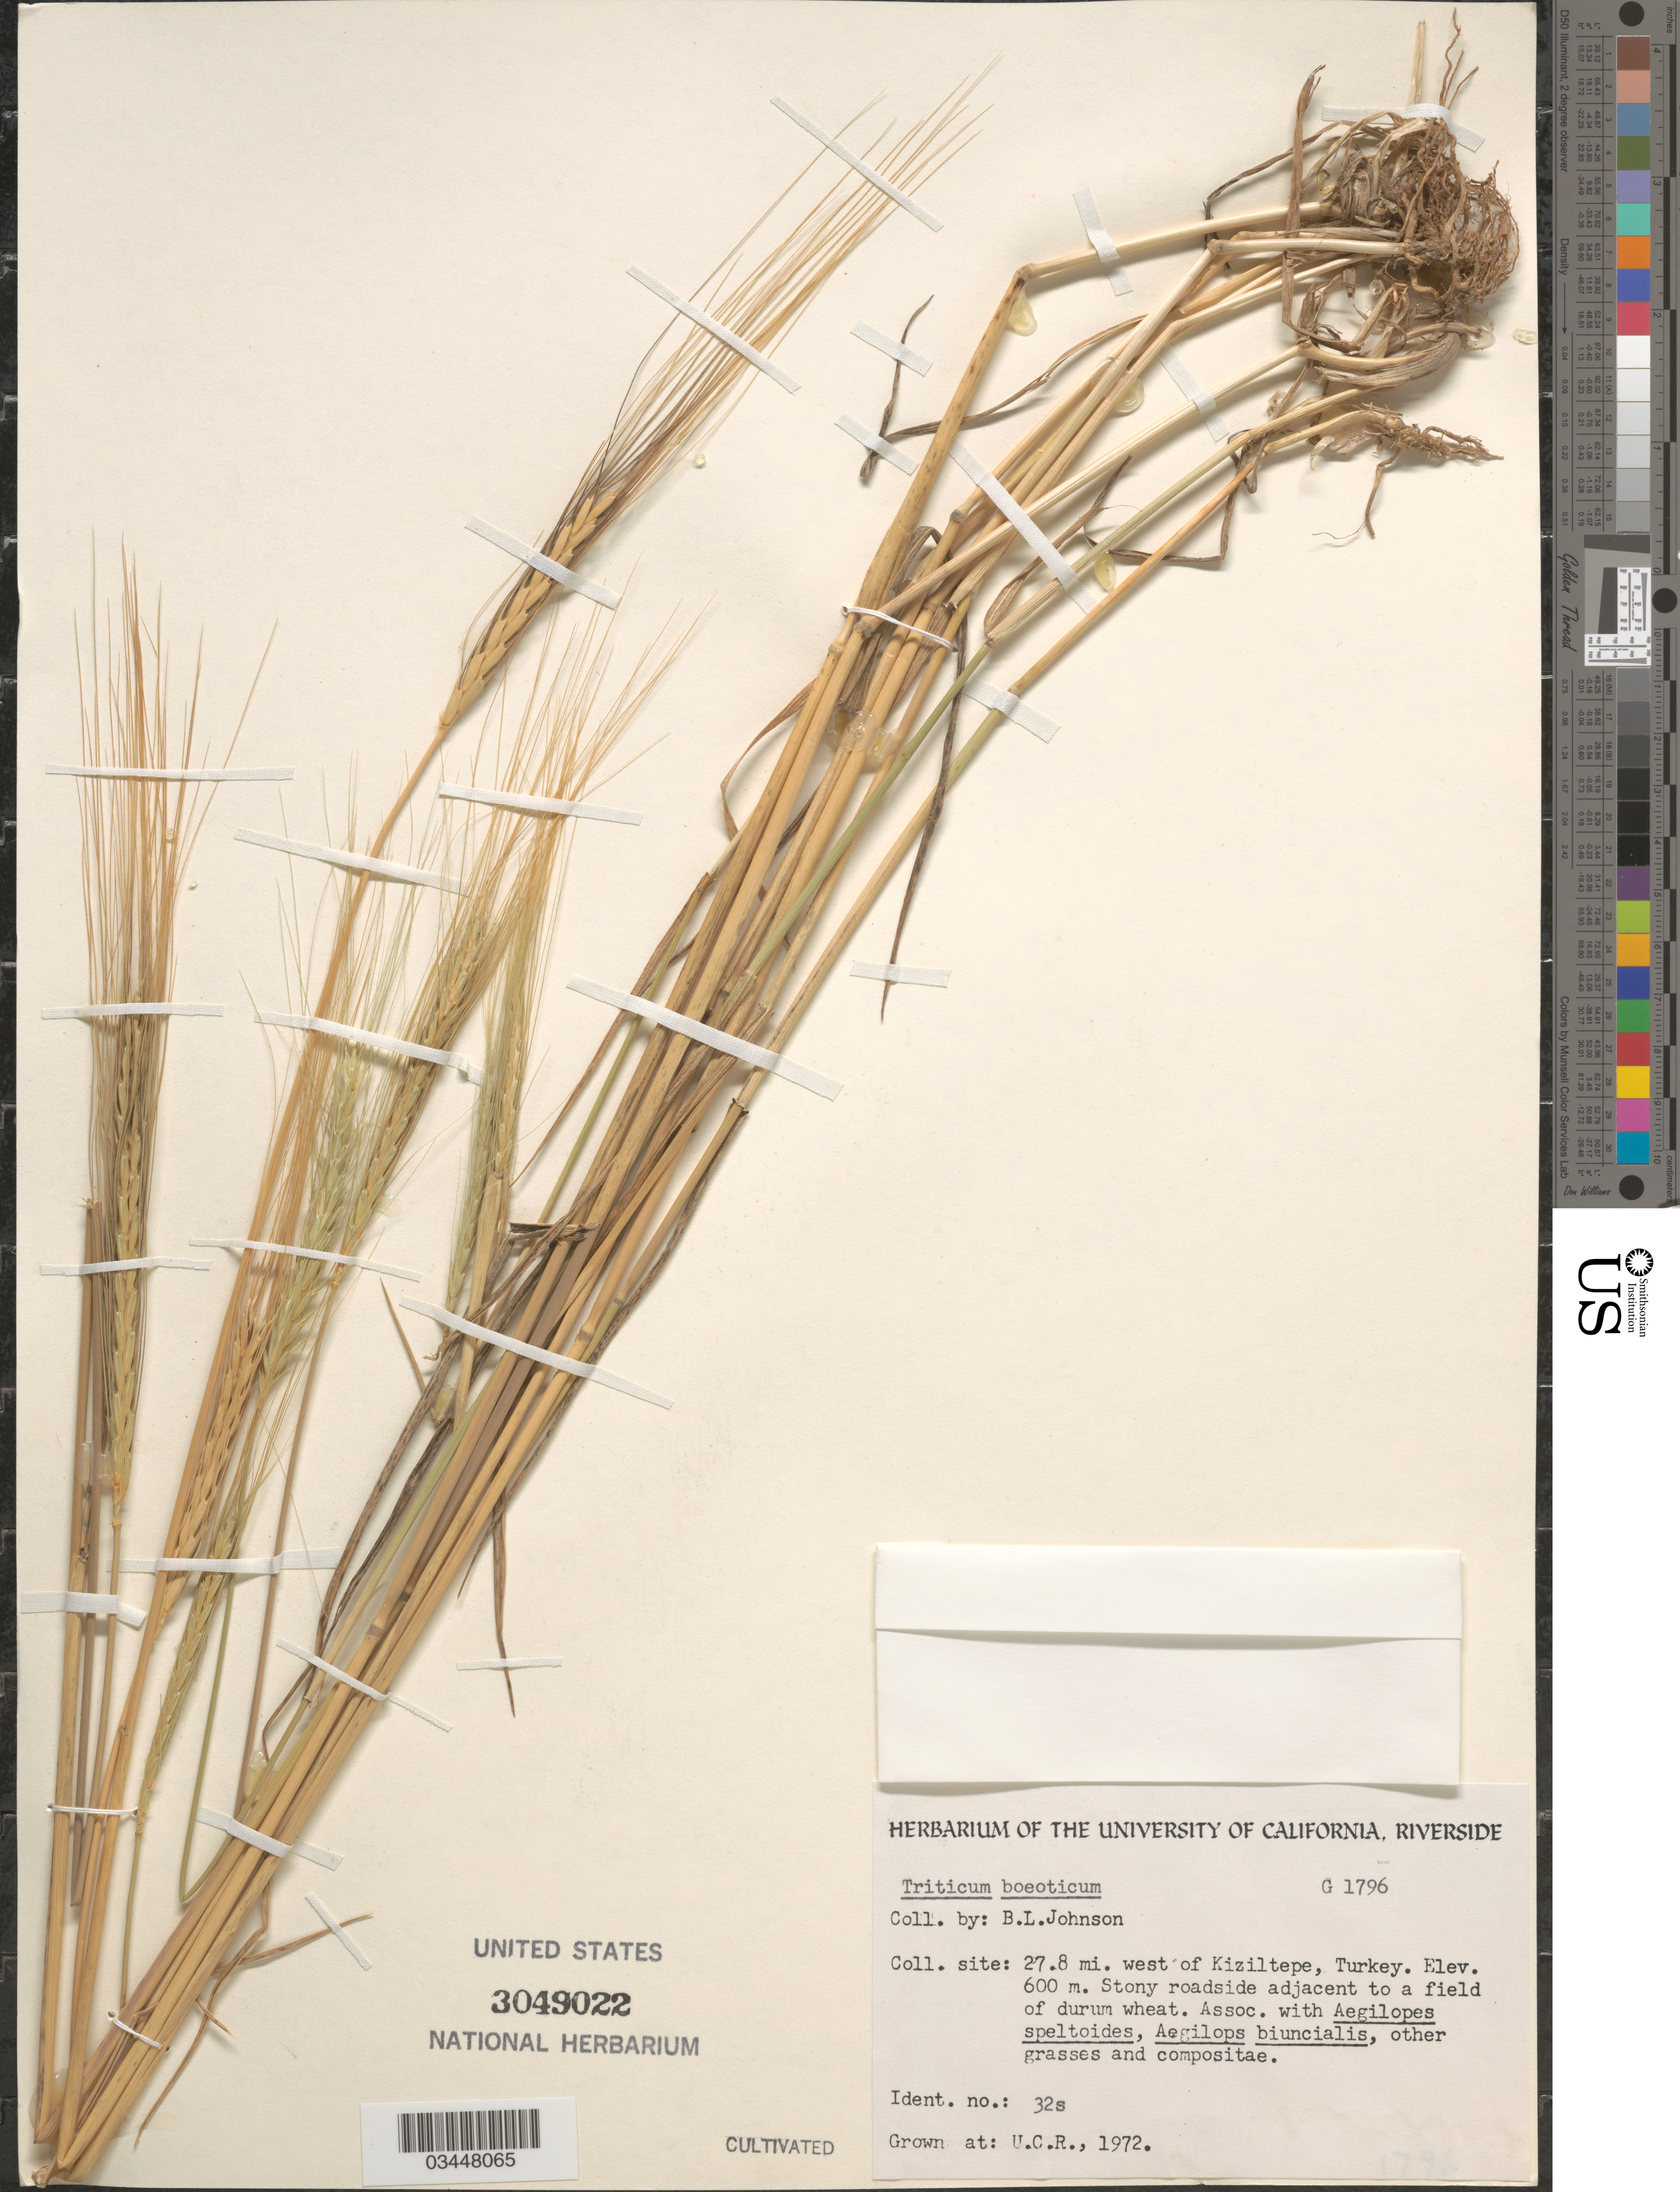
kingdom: Plantae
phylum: Tracheophyta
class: Liliopsida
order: Poales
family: Poaceae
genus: Triticum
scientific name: Triticum boeoticum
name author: Boiss.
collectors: ex herb. Univ. of California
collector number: G1796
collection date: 1972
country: United States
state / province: California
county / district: Riverside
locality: U.C.R.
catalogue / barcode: US 3049022